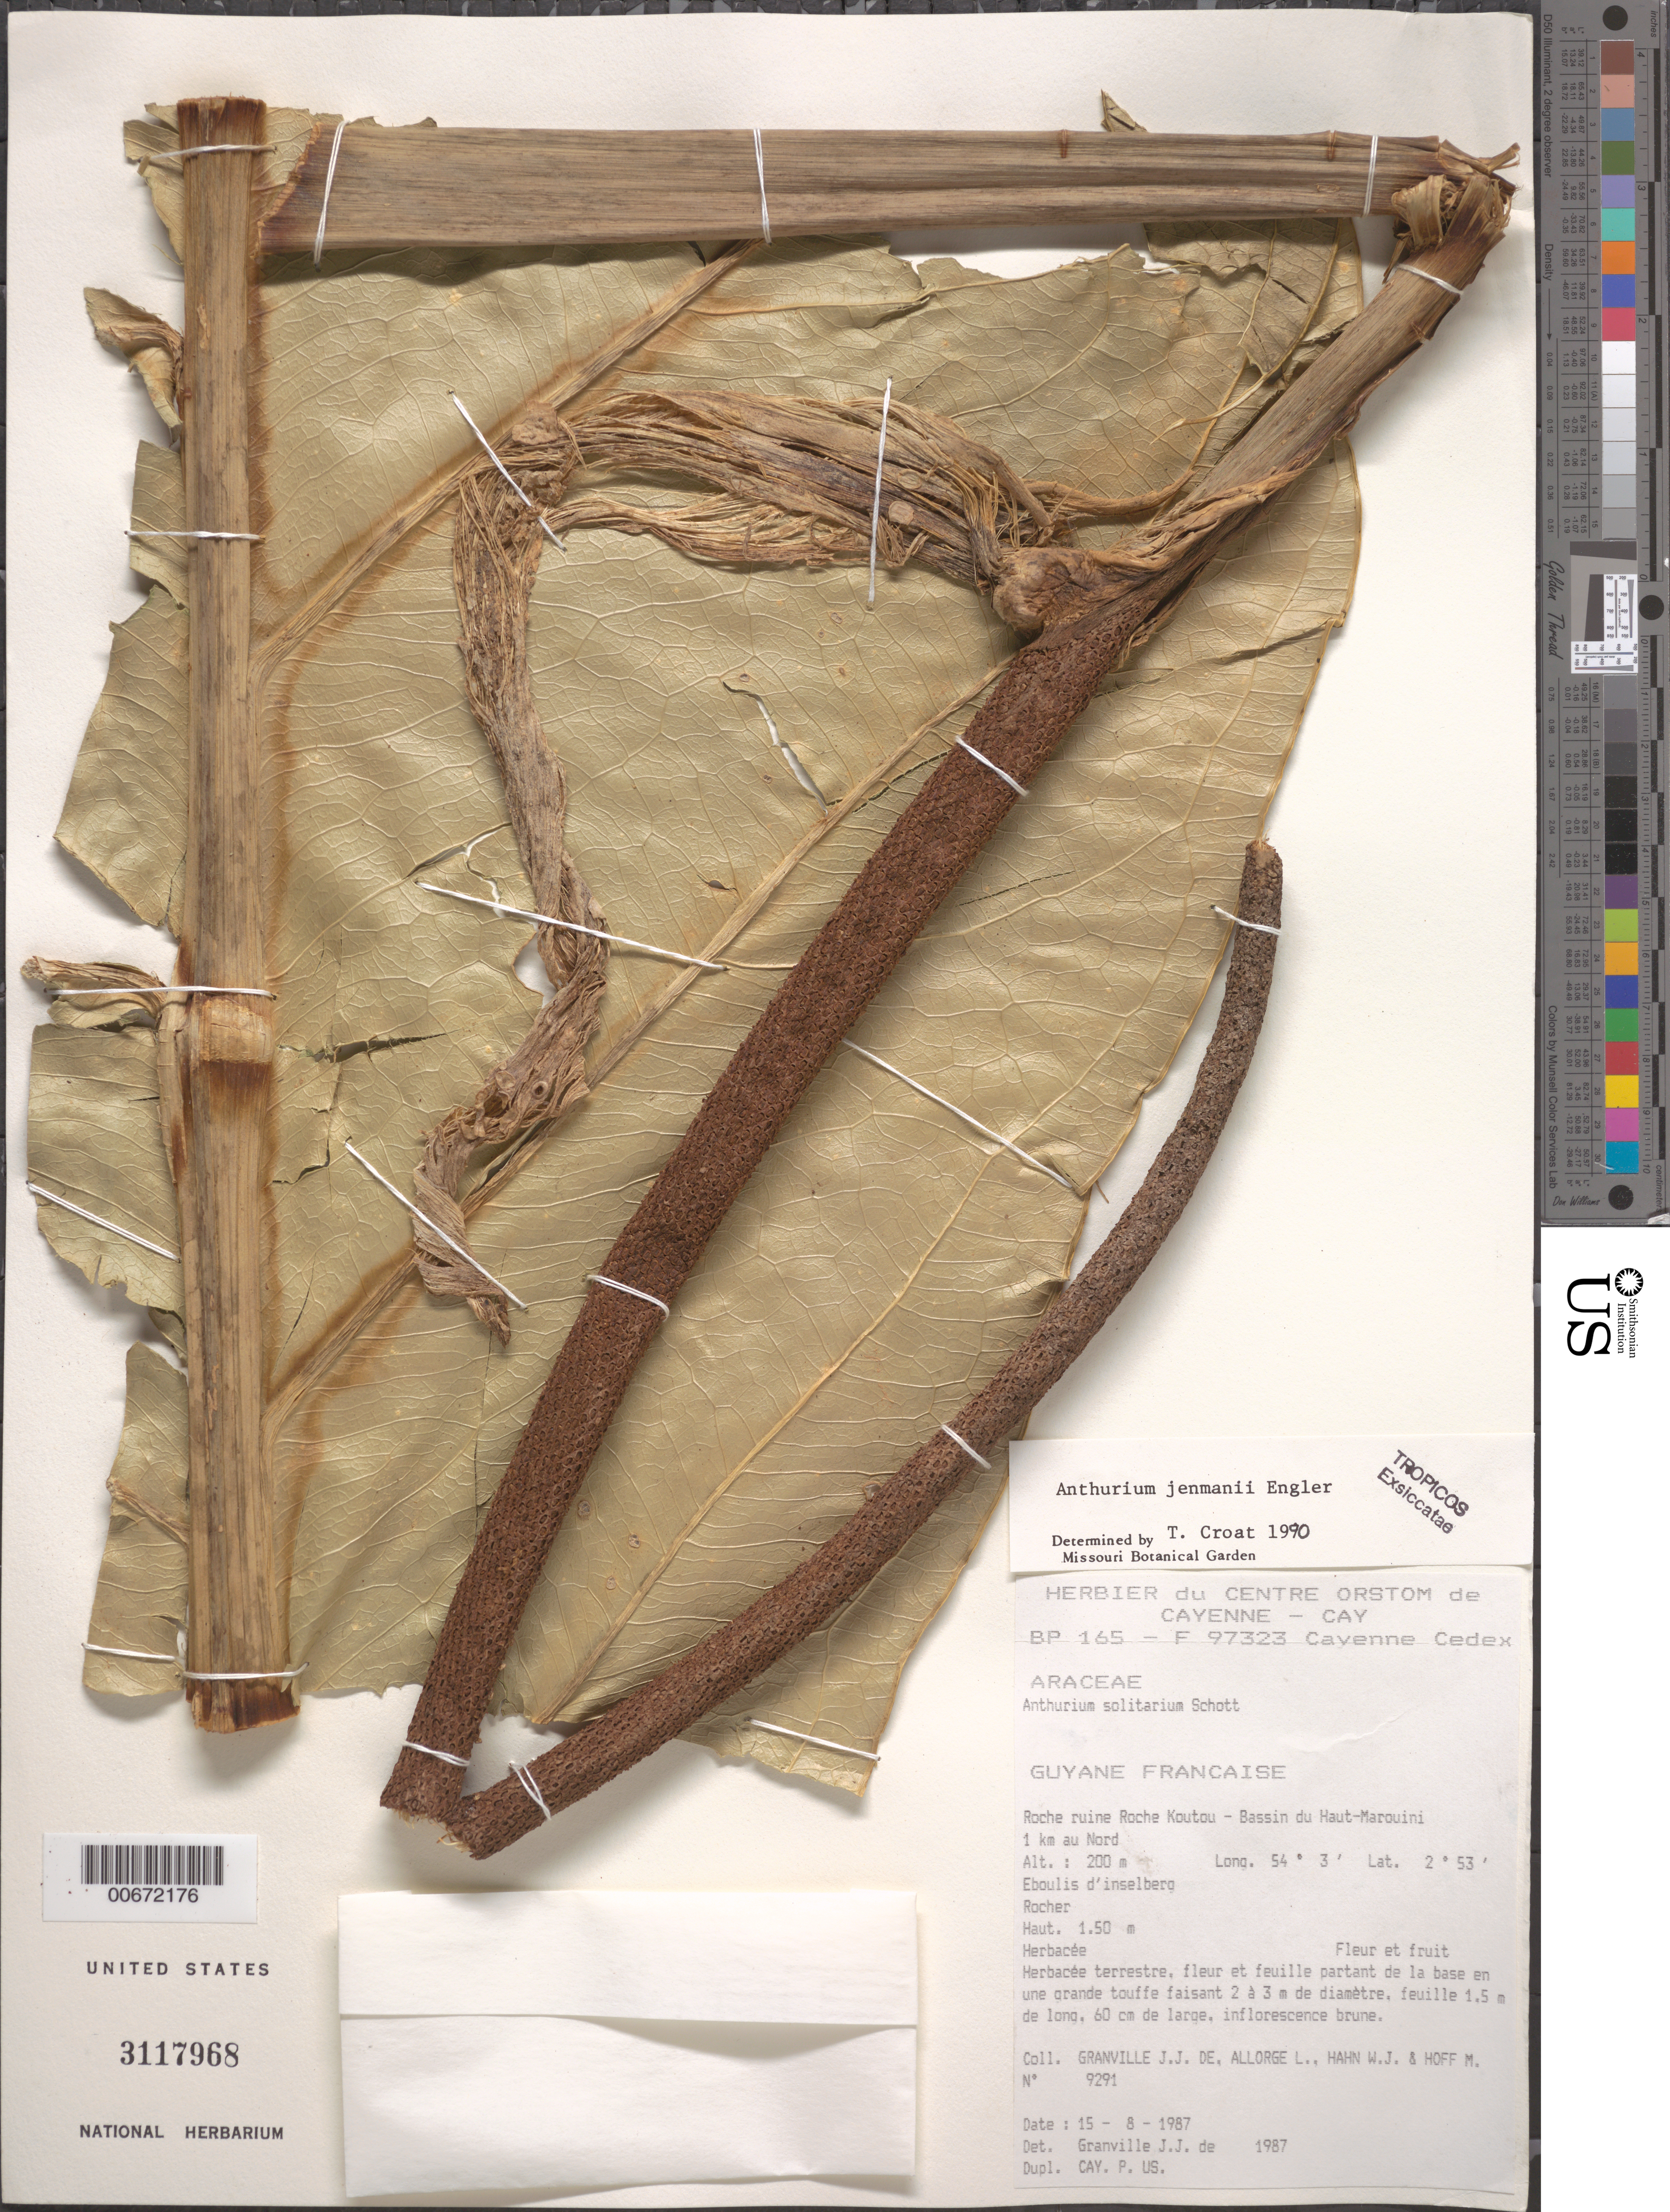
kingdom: Plantae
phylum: Tracheophyta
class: Liliopsida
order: Alismatales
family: Araceae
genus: Anthurium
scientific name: Anthurium jenmanii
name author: Engl.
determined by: Croat, Thomas B., Missouri Botanical Garden (MO)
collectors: J.-J. de Granville, L. Allorge, W. J. Hahn & M. Hoff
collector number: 9291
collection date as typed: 15-Aug-87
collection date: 1987-08-15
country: French Guiana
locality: Roche Koutou, Bassin du Haut-Marouini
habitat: Scree of mountain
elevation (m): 200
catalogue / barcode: US 3117968